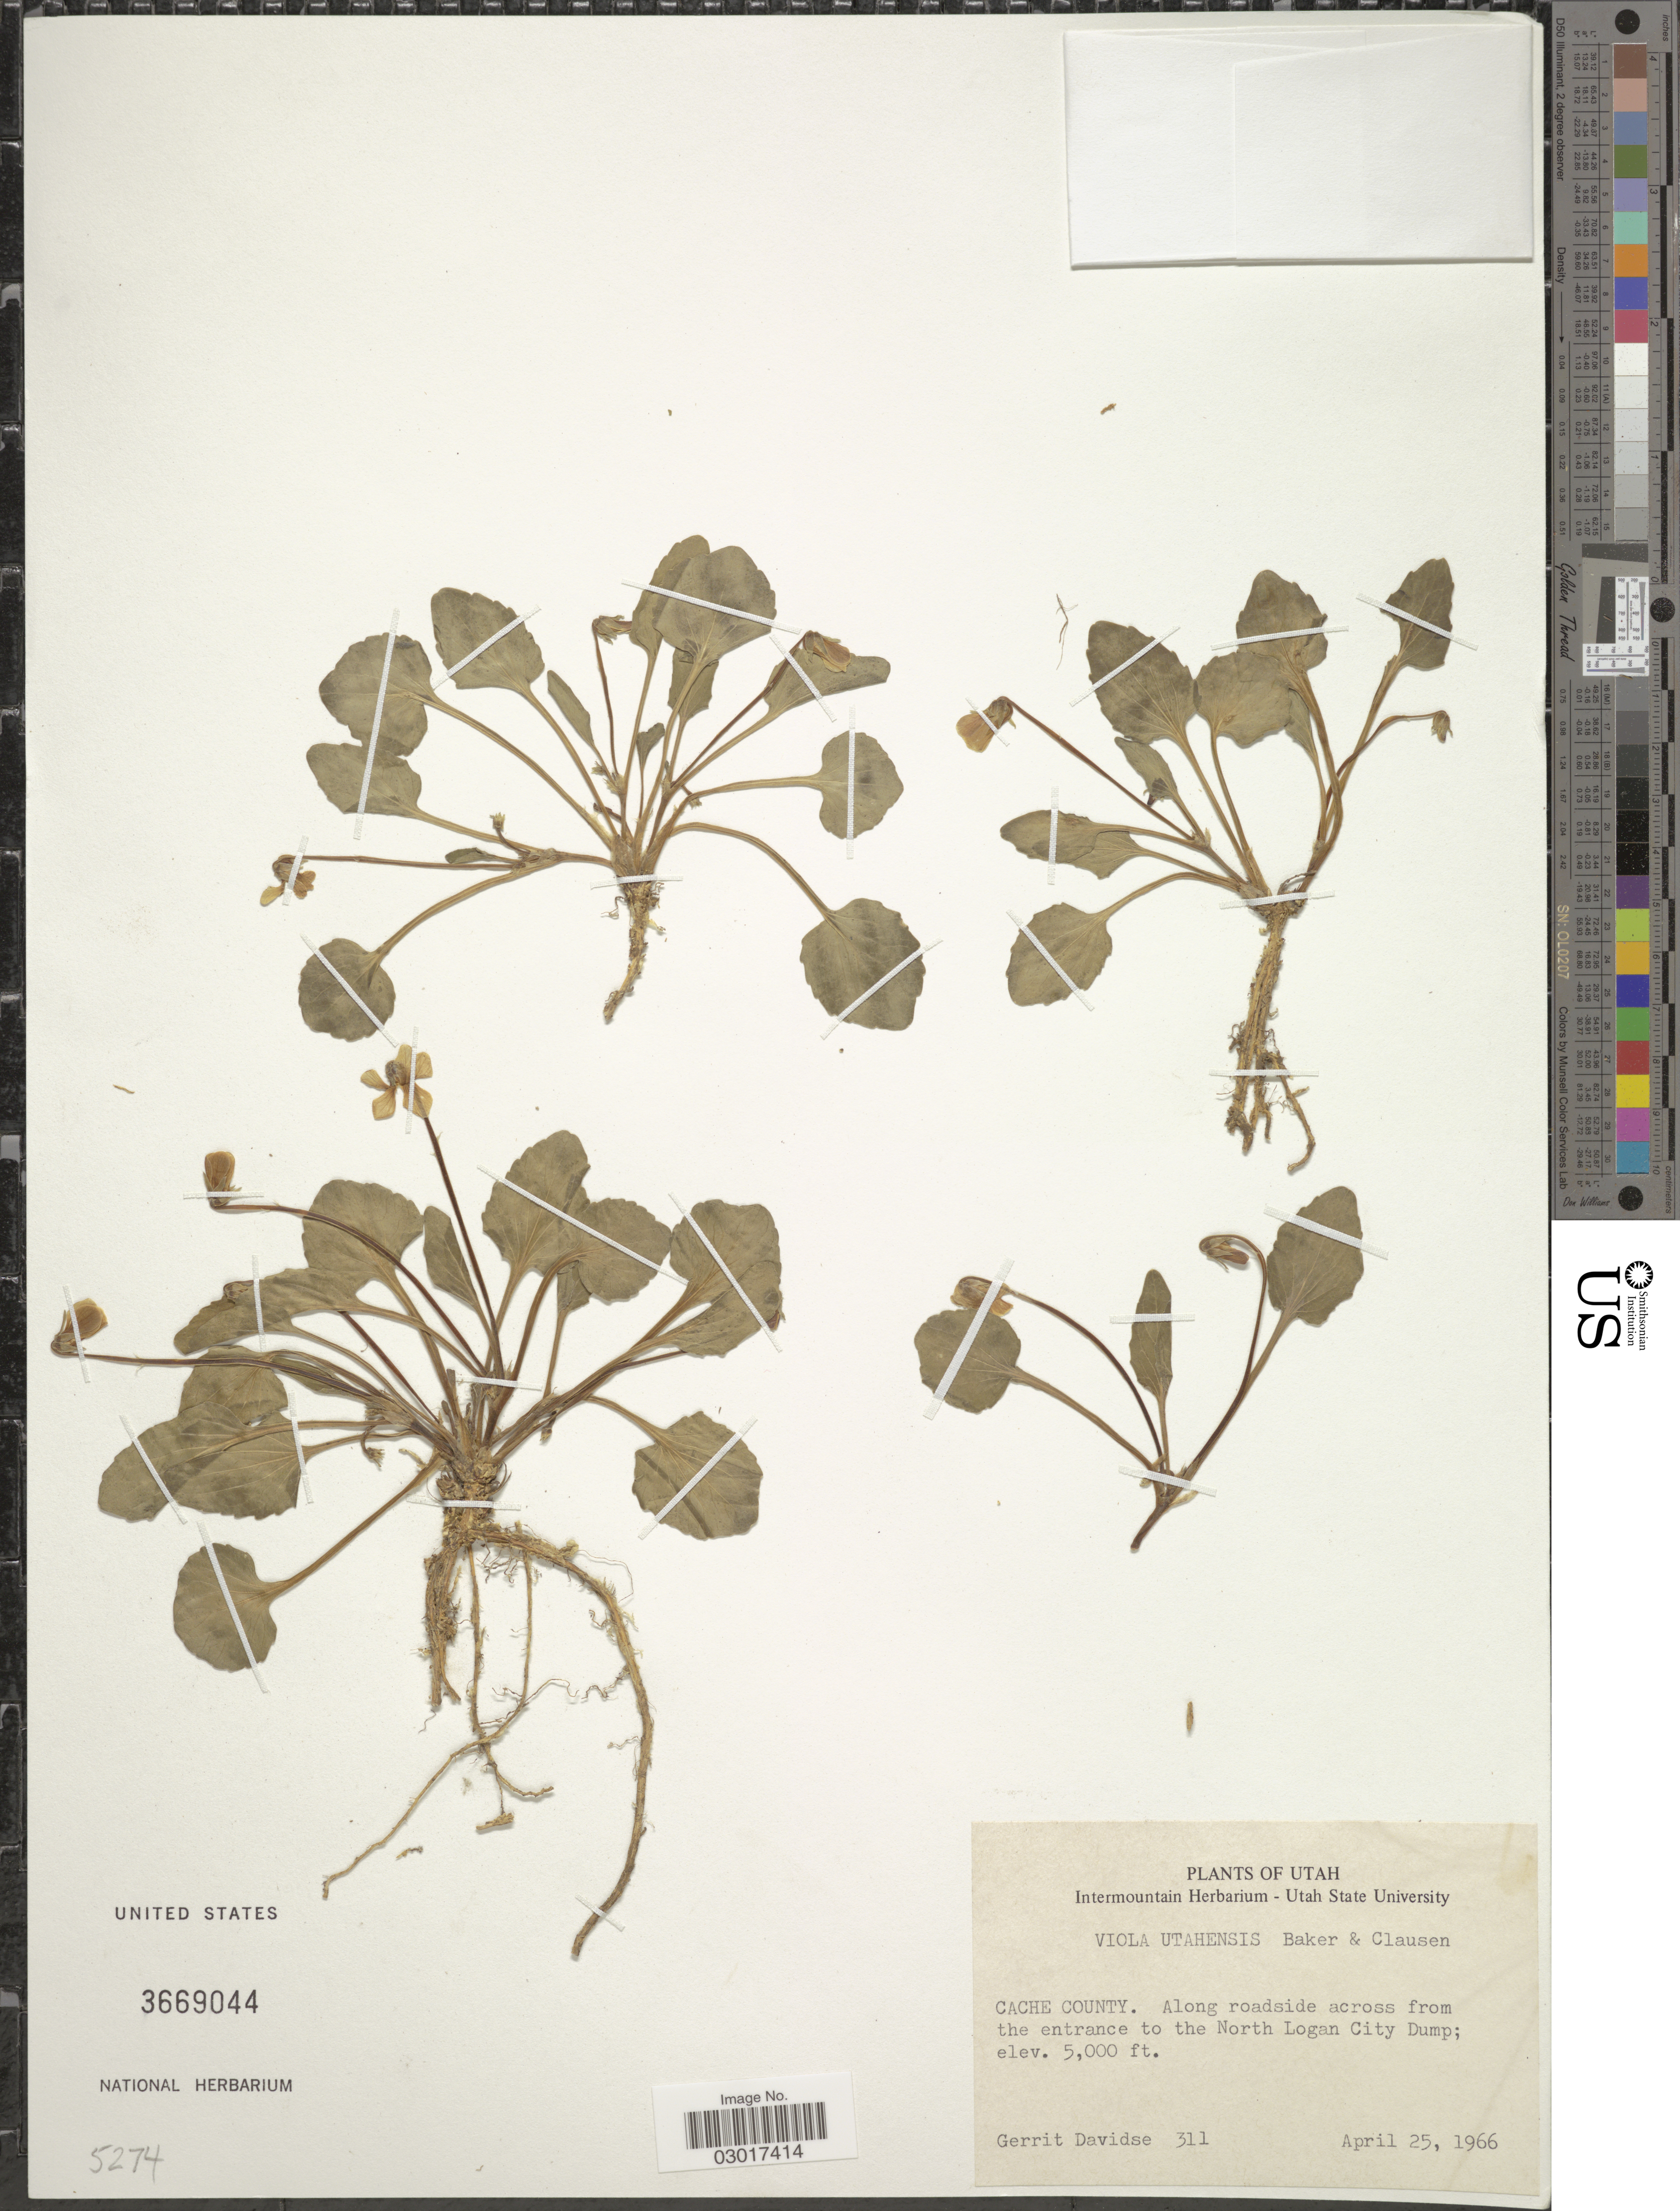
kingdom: Plantae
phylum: Tracheophyta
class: Magnoliopsida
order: Malpighiales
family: Violaceae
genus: Viola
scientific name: Viola utahensis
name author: M.S. Baker & J.C. Clausen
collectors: G. Davidse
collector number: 311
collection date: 1966-04-25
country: United States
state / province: Utah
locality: Cache County. Along roadside across from the entrance to the North Logan City Dump.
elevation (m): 1524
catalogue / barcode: US 3669044